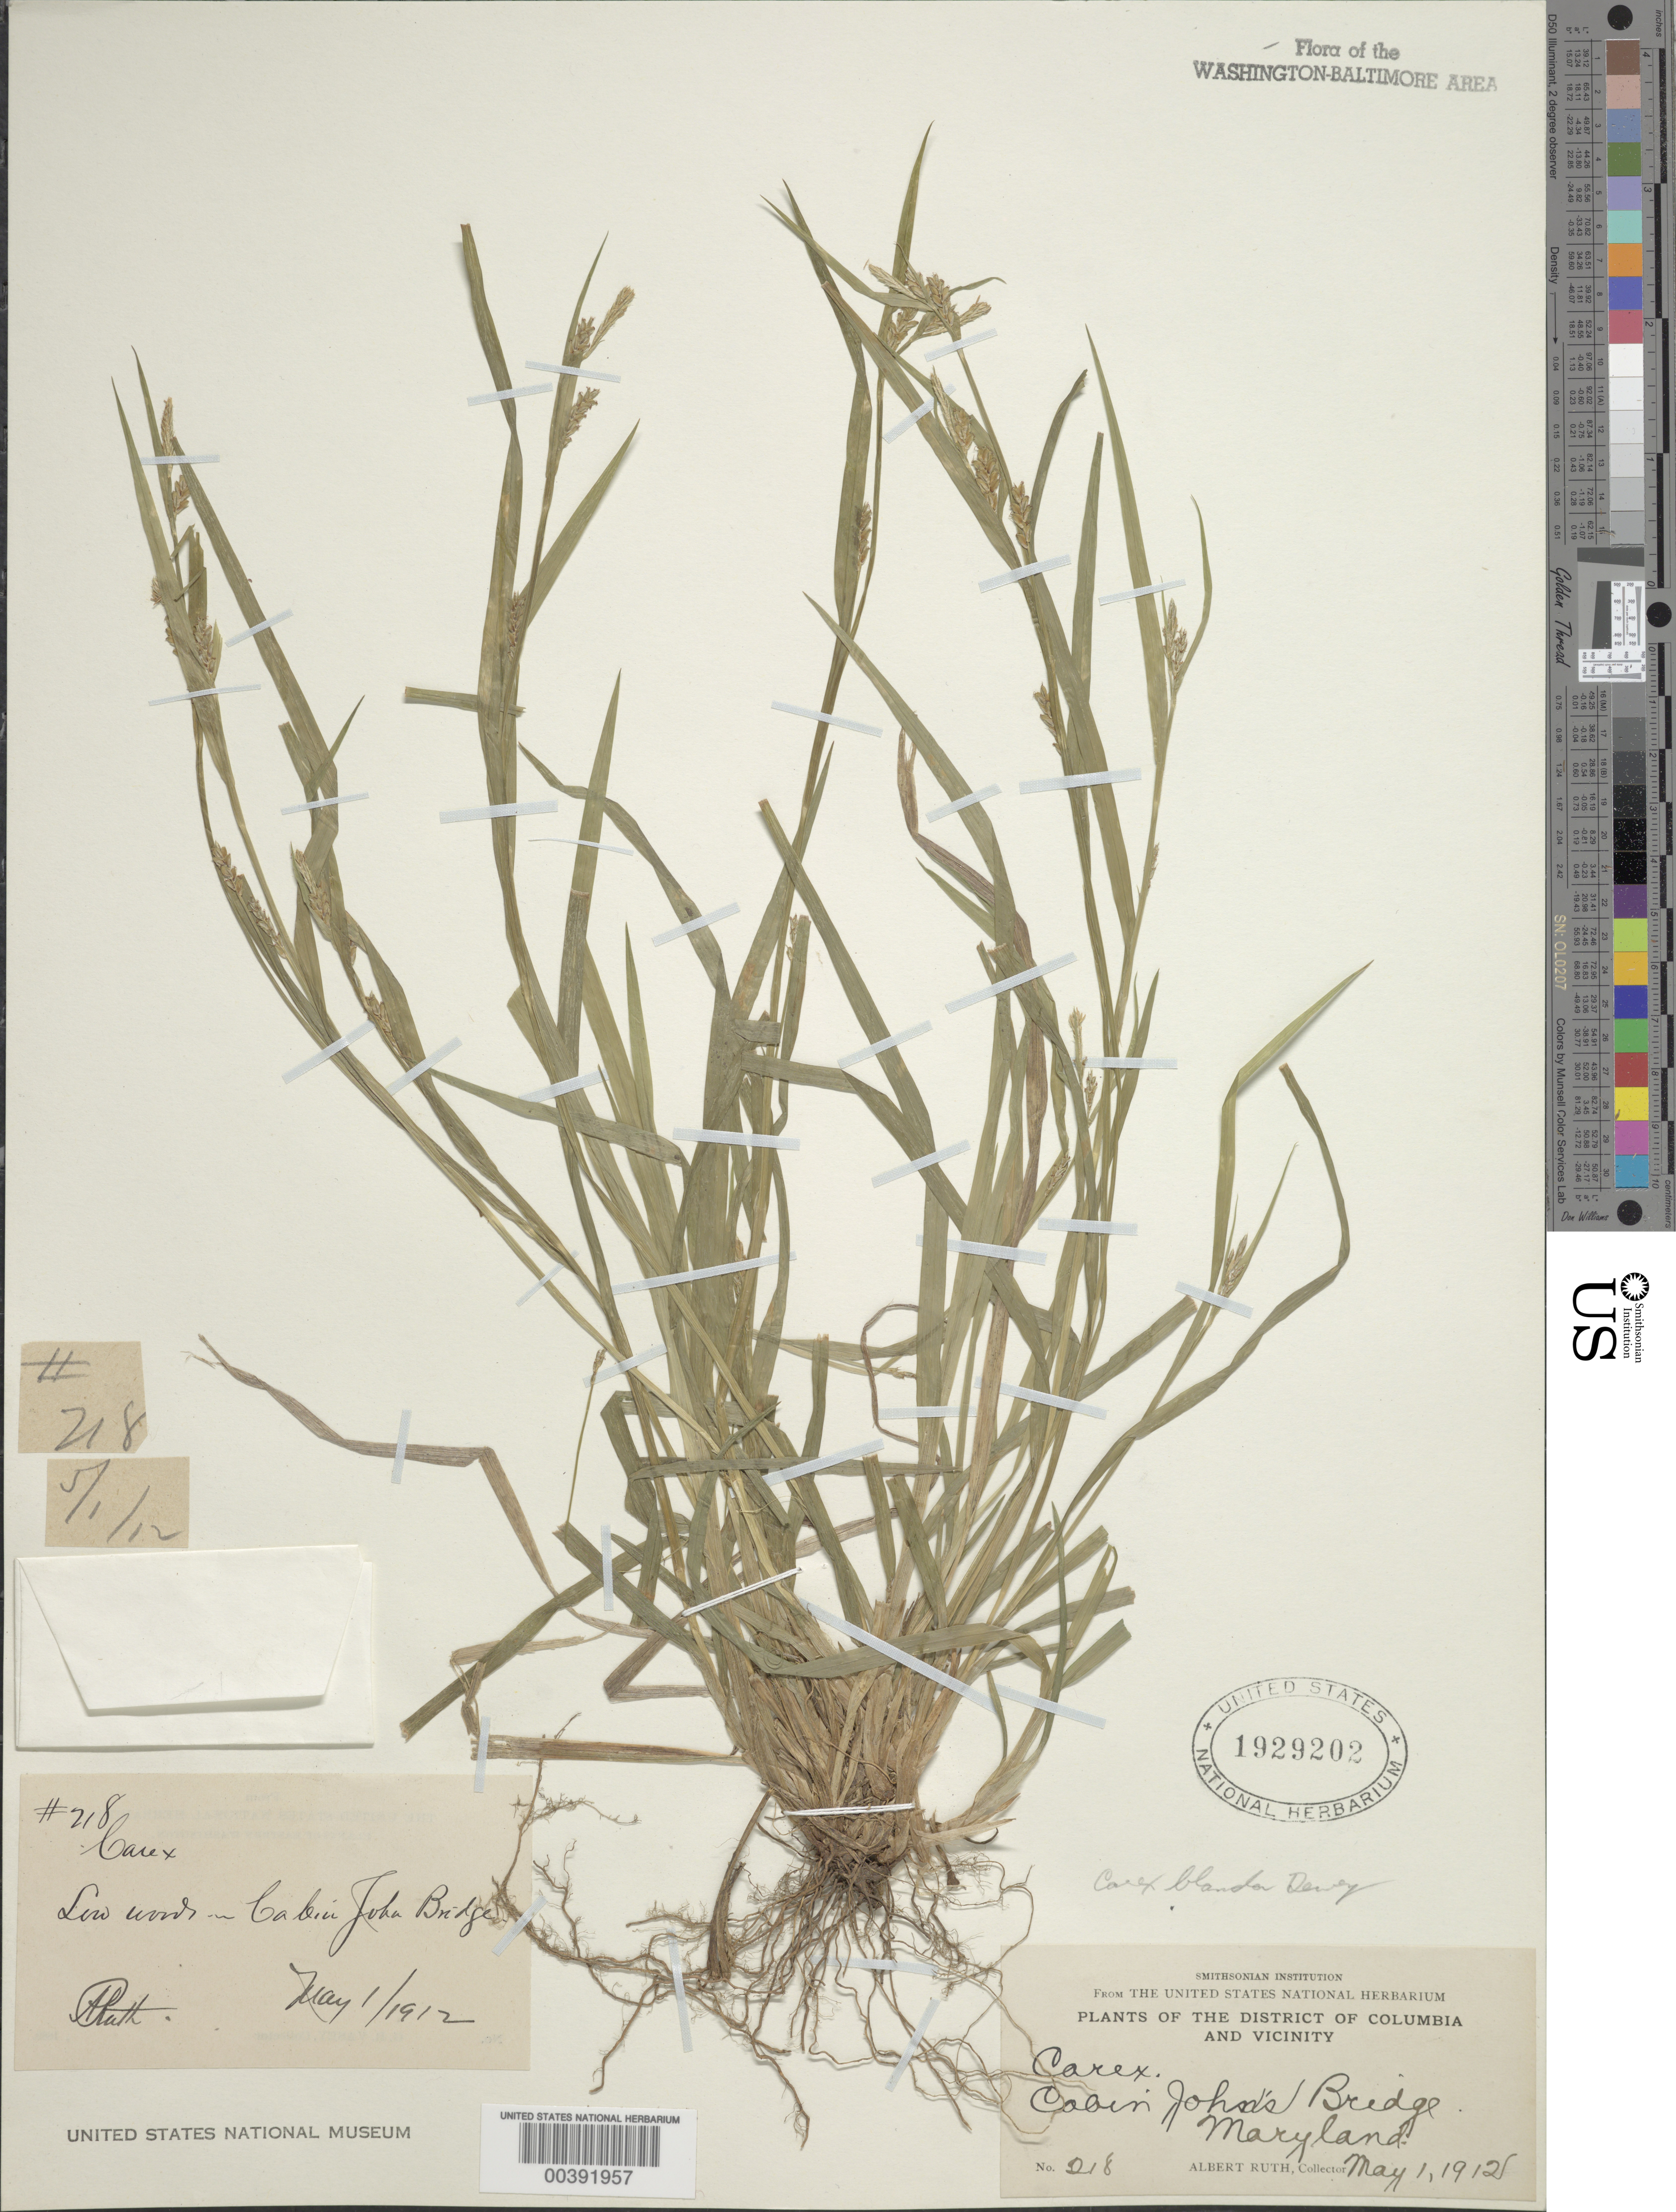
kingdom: Plantae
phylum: Tracheophyta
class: Liliopsida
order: Poales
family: Cyperaceae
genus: Carex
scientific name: Carex blanda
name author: Dewey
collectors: A. Ruth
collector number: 218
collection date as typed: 01 May 1912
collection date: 1912-05-01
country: United States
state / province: Maryland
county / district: Montgomery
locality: Cabin John Bridge C. & O. Canal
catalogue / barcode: US 1929202